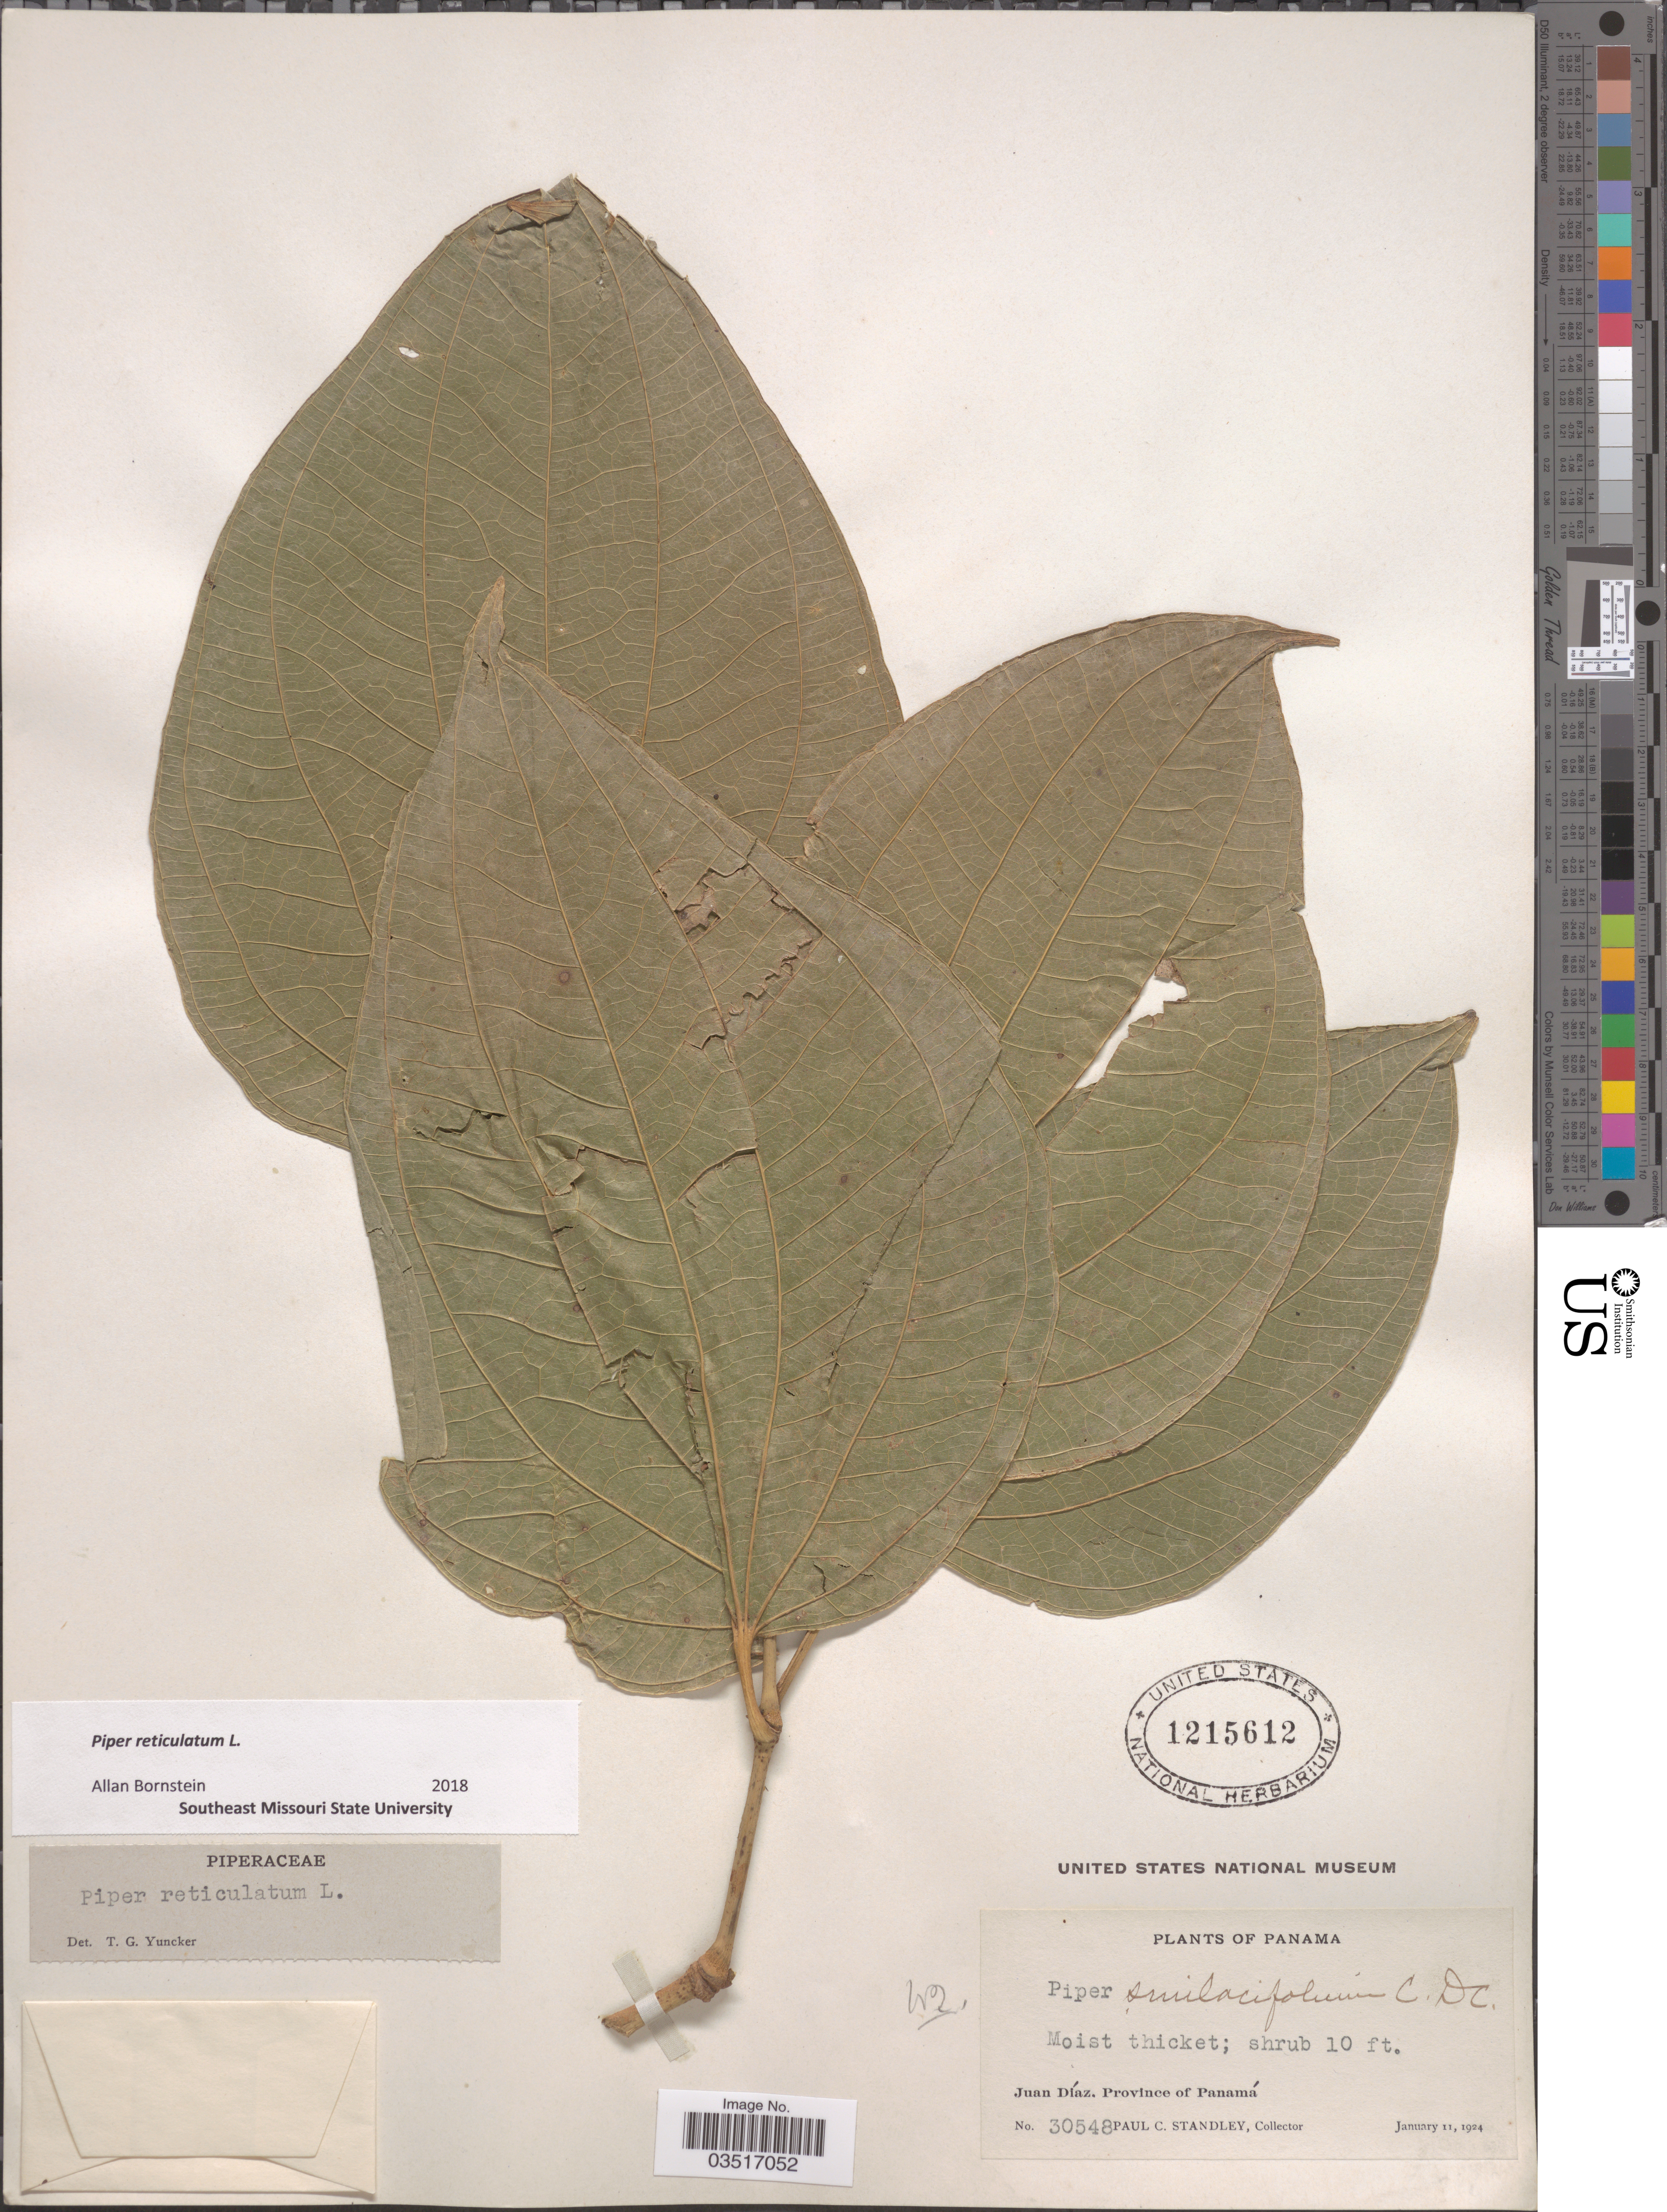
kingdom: Plantae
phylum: Tracheophyta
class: Magnoliopsida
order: Piperales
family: Piperaceae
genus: Piper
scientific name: Piper reticulatum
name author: L.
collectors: P. C. Standley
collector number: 30548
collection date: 1924-01-11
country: Panama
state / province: Panamá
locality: Juan Díaz. Province of Panamá.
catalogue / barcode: US 1215612